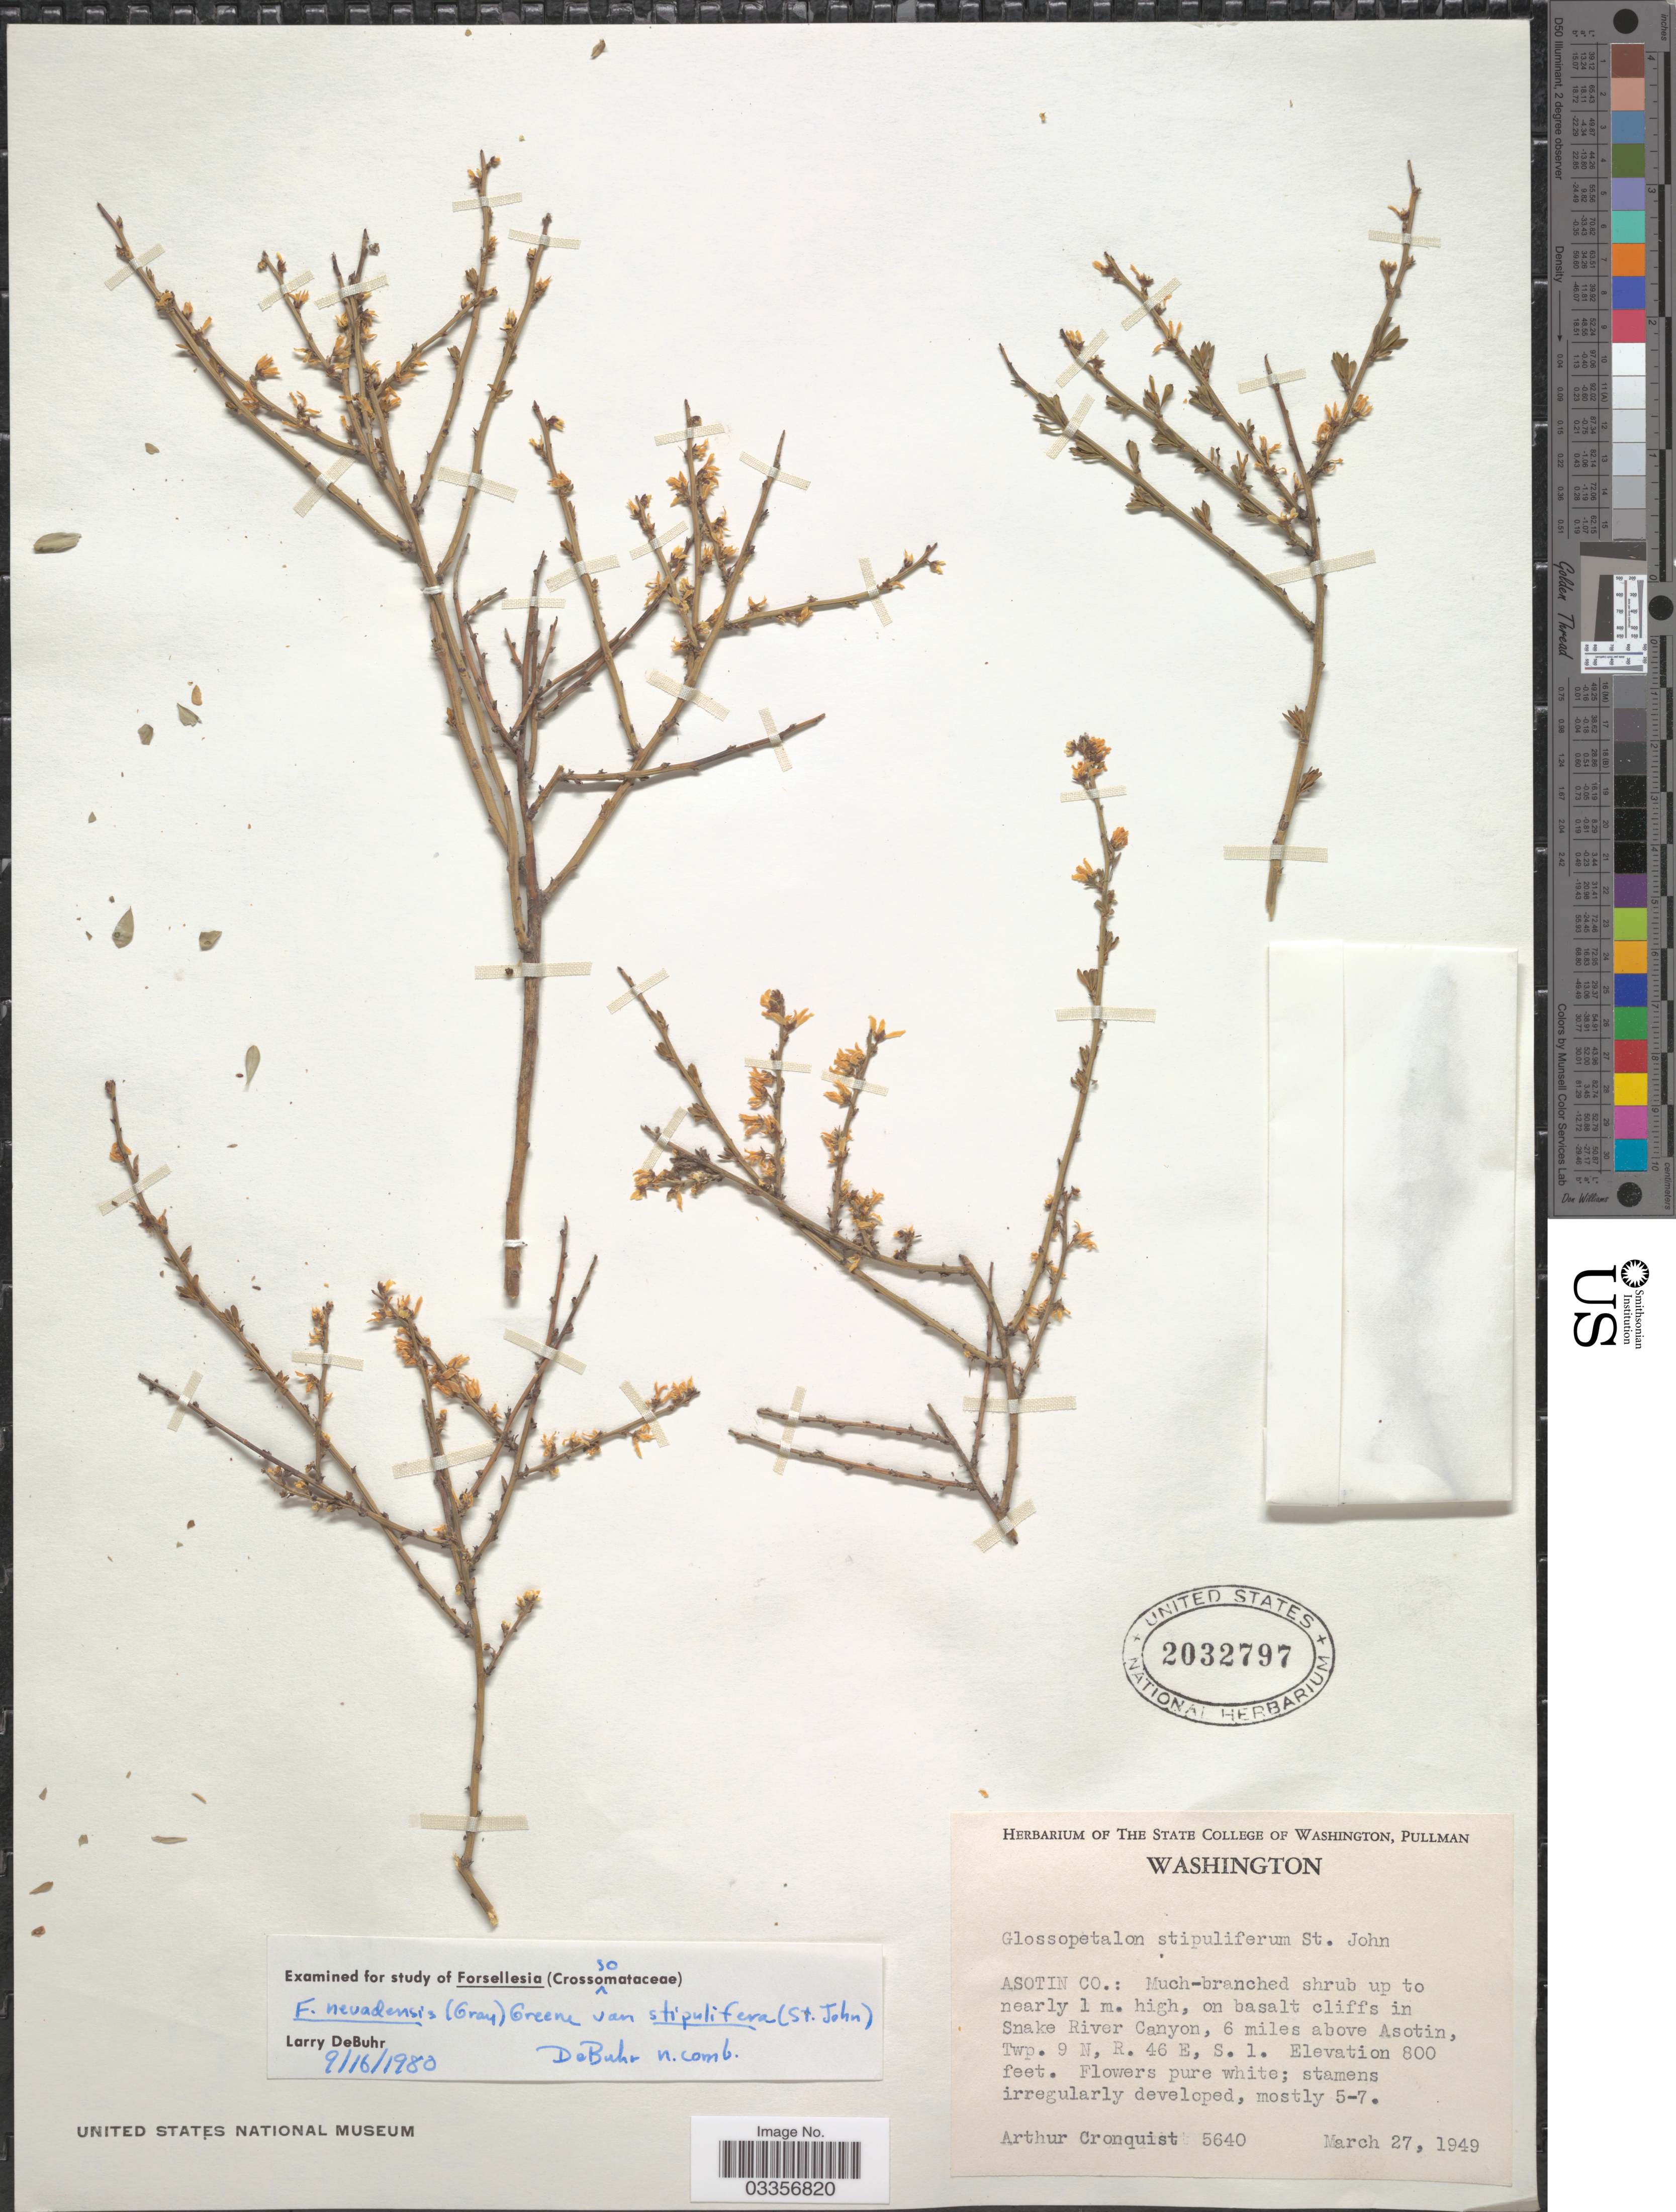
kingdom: Plantae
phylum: Tracheophyta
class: Magnoliopsida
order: Crossosomatales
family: Crossosomataceae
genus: Glossopetalon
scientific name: Glossopetalon spinescens var. aridum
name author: M.E. Jones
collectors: A. J. Cronquist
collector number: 5640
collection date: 1949-03-27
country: United States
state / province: Washington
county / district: Asotin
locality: Asotin Co.: on basalt cliffs in Snake River Canyon, 6 miles above Asotin, Twp. 9 N, R. 46 E, S.1.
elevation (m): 244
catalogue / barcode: US 2032797